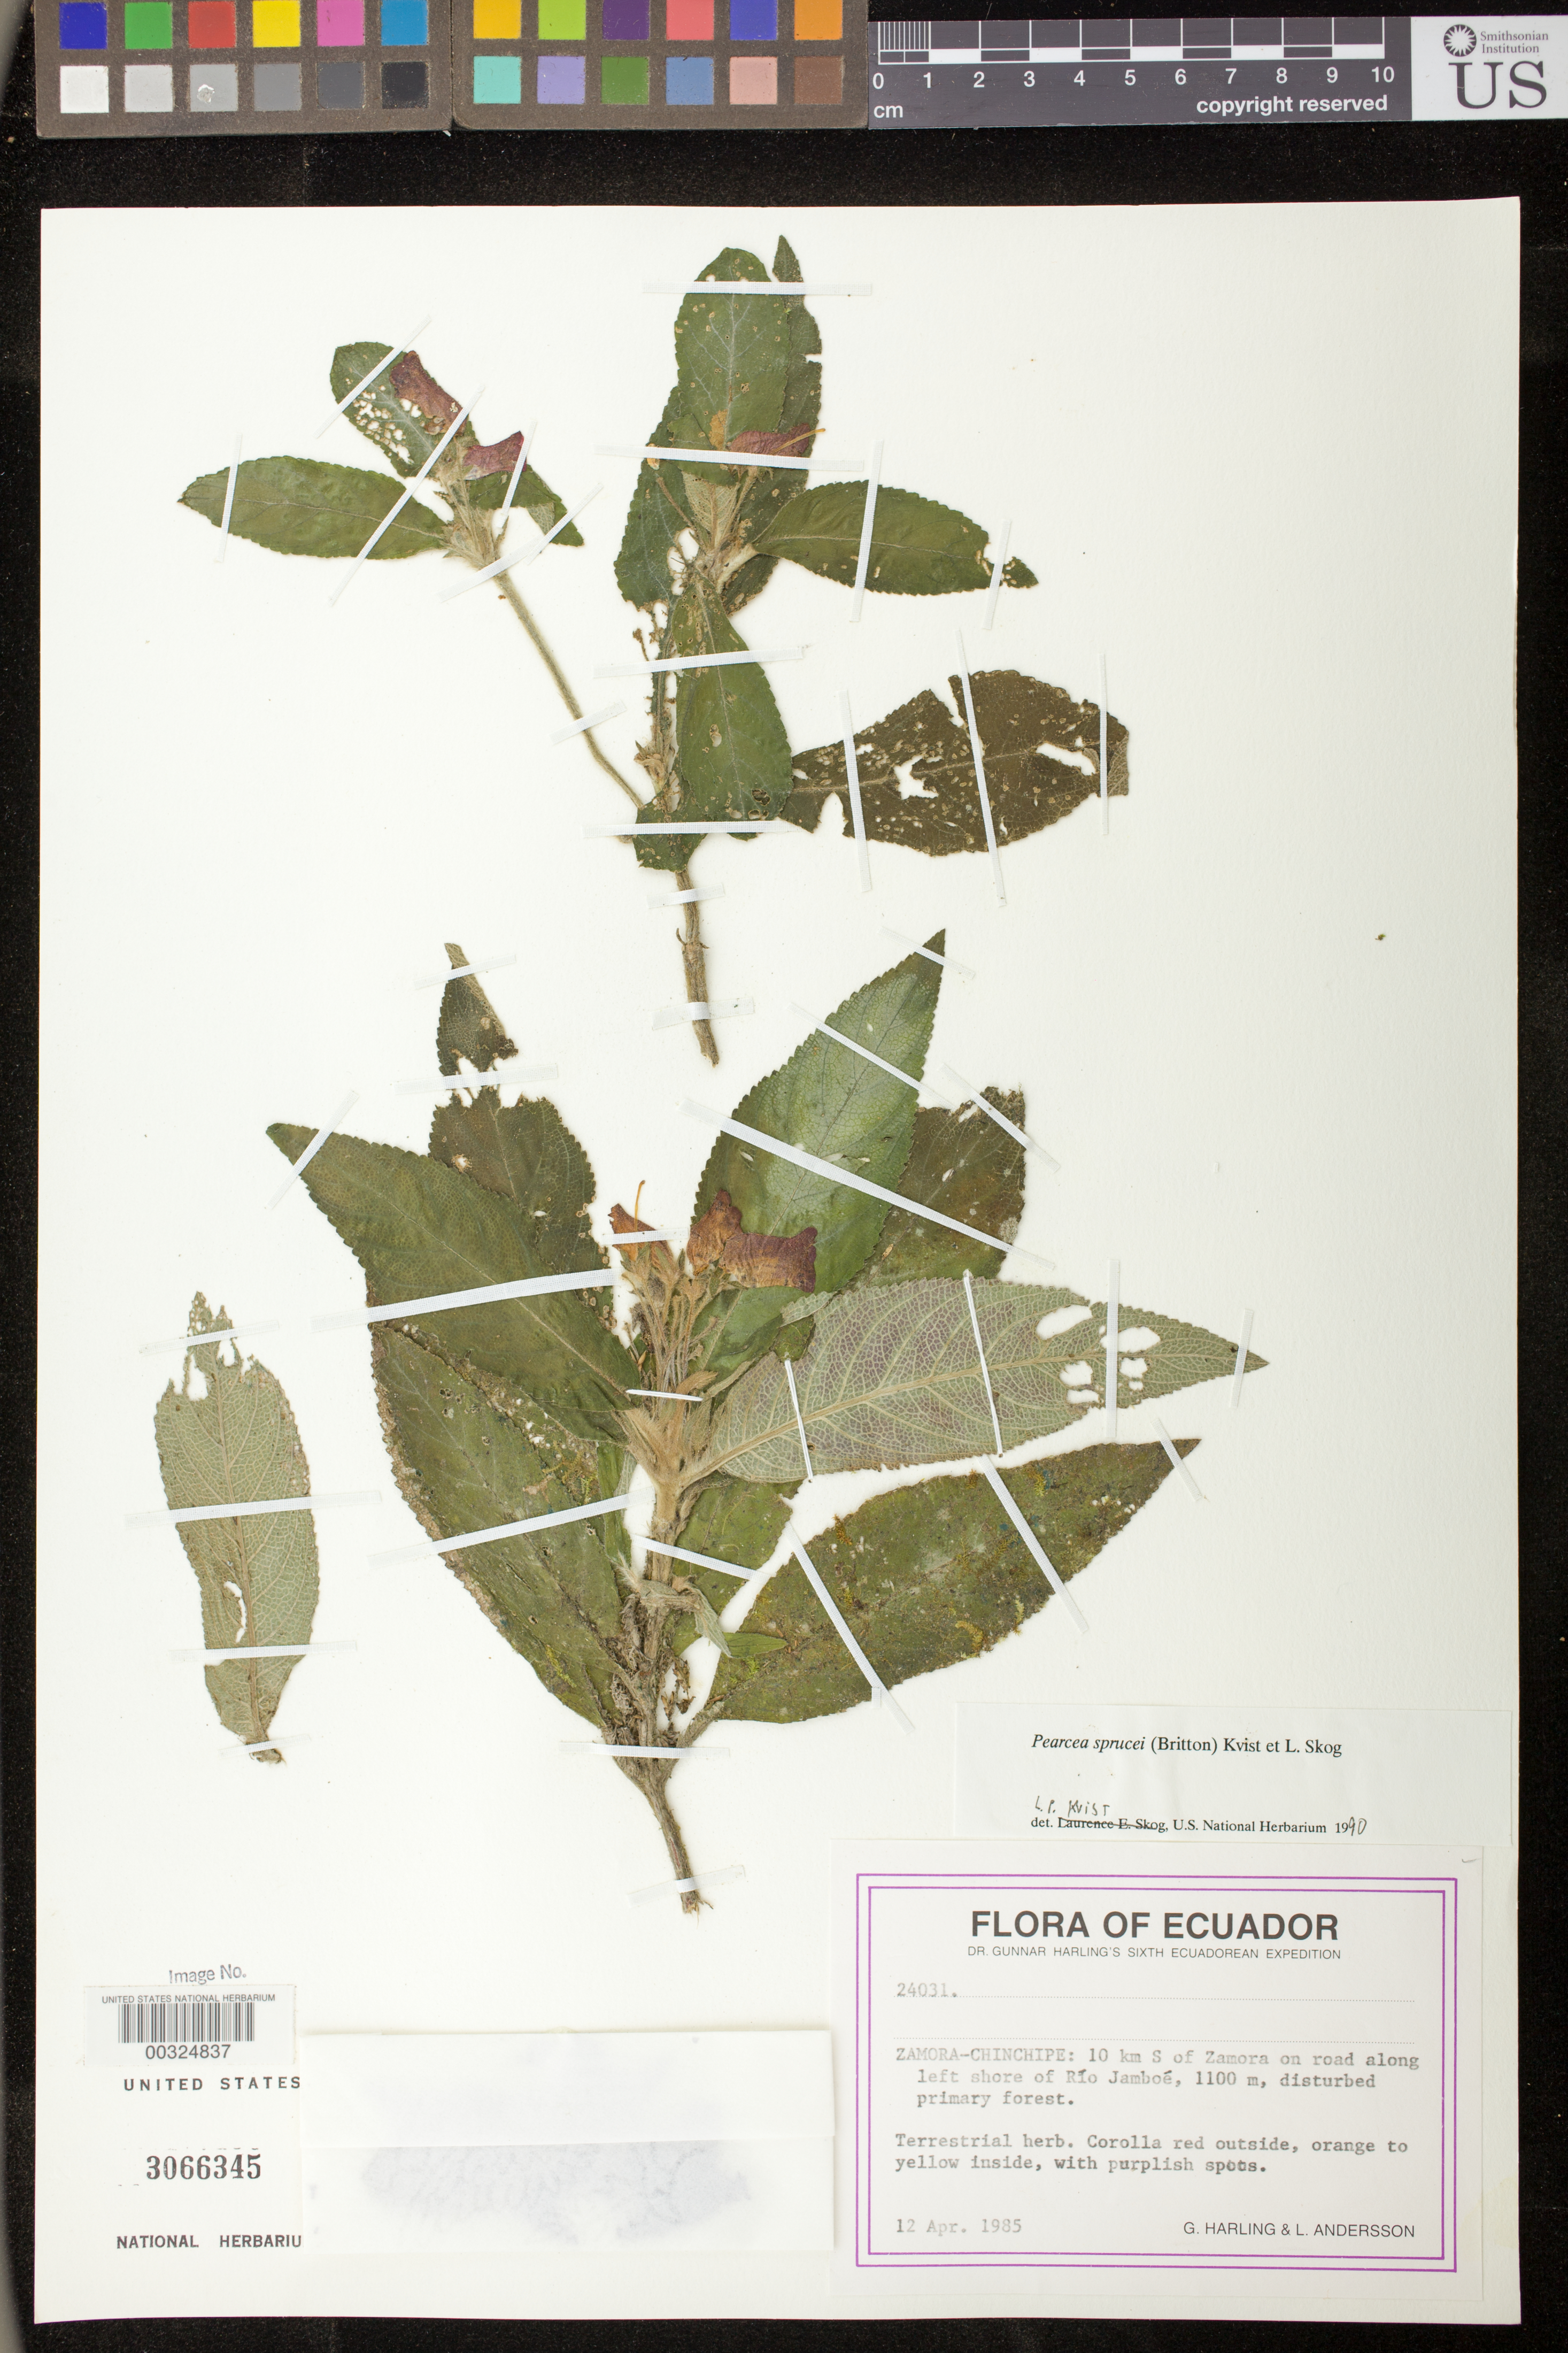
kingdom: Plantae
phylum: Tracheophyta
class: Magnoliopsida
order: Lamiales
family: Gesneriaceae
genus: Pearcea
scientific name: Pearcea sprucei var. sprucei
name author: (Britton ex Rusby) L.P. Kvist & L.E. Skog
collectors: G. Harling & L. Andersson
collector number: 24031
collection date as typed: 12 Apr 1985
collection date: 1985-04-12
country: Ecuador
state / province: Zamora-Chinchipe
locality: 10 km S of Zamora on road along left shore of Río Jamboé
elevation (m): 1100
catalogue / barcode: US 3066345